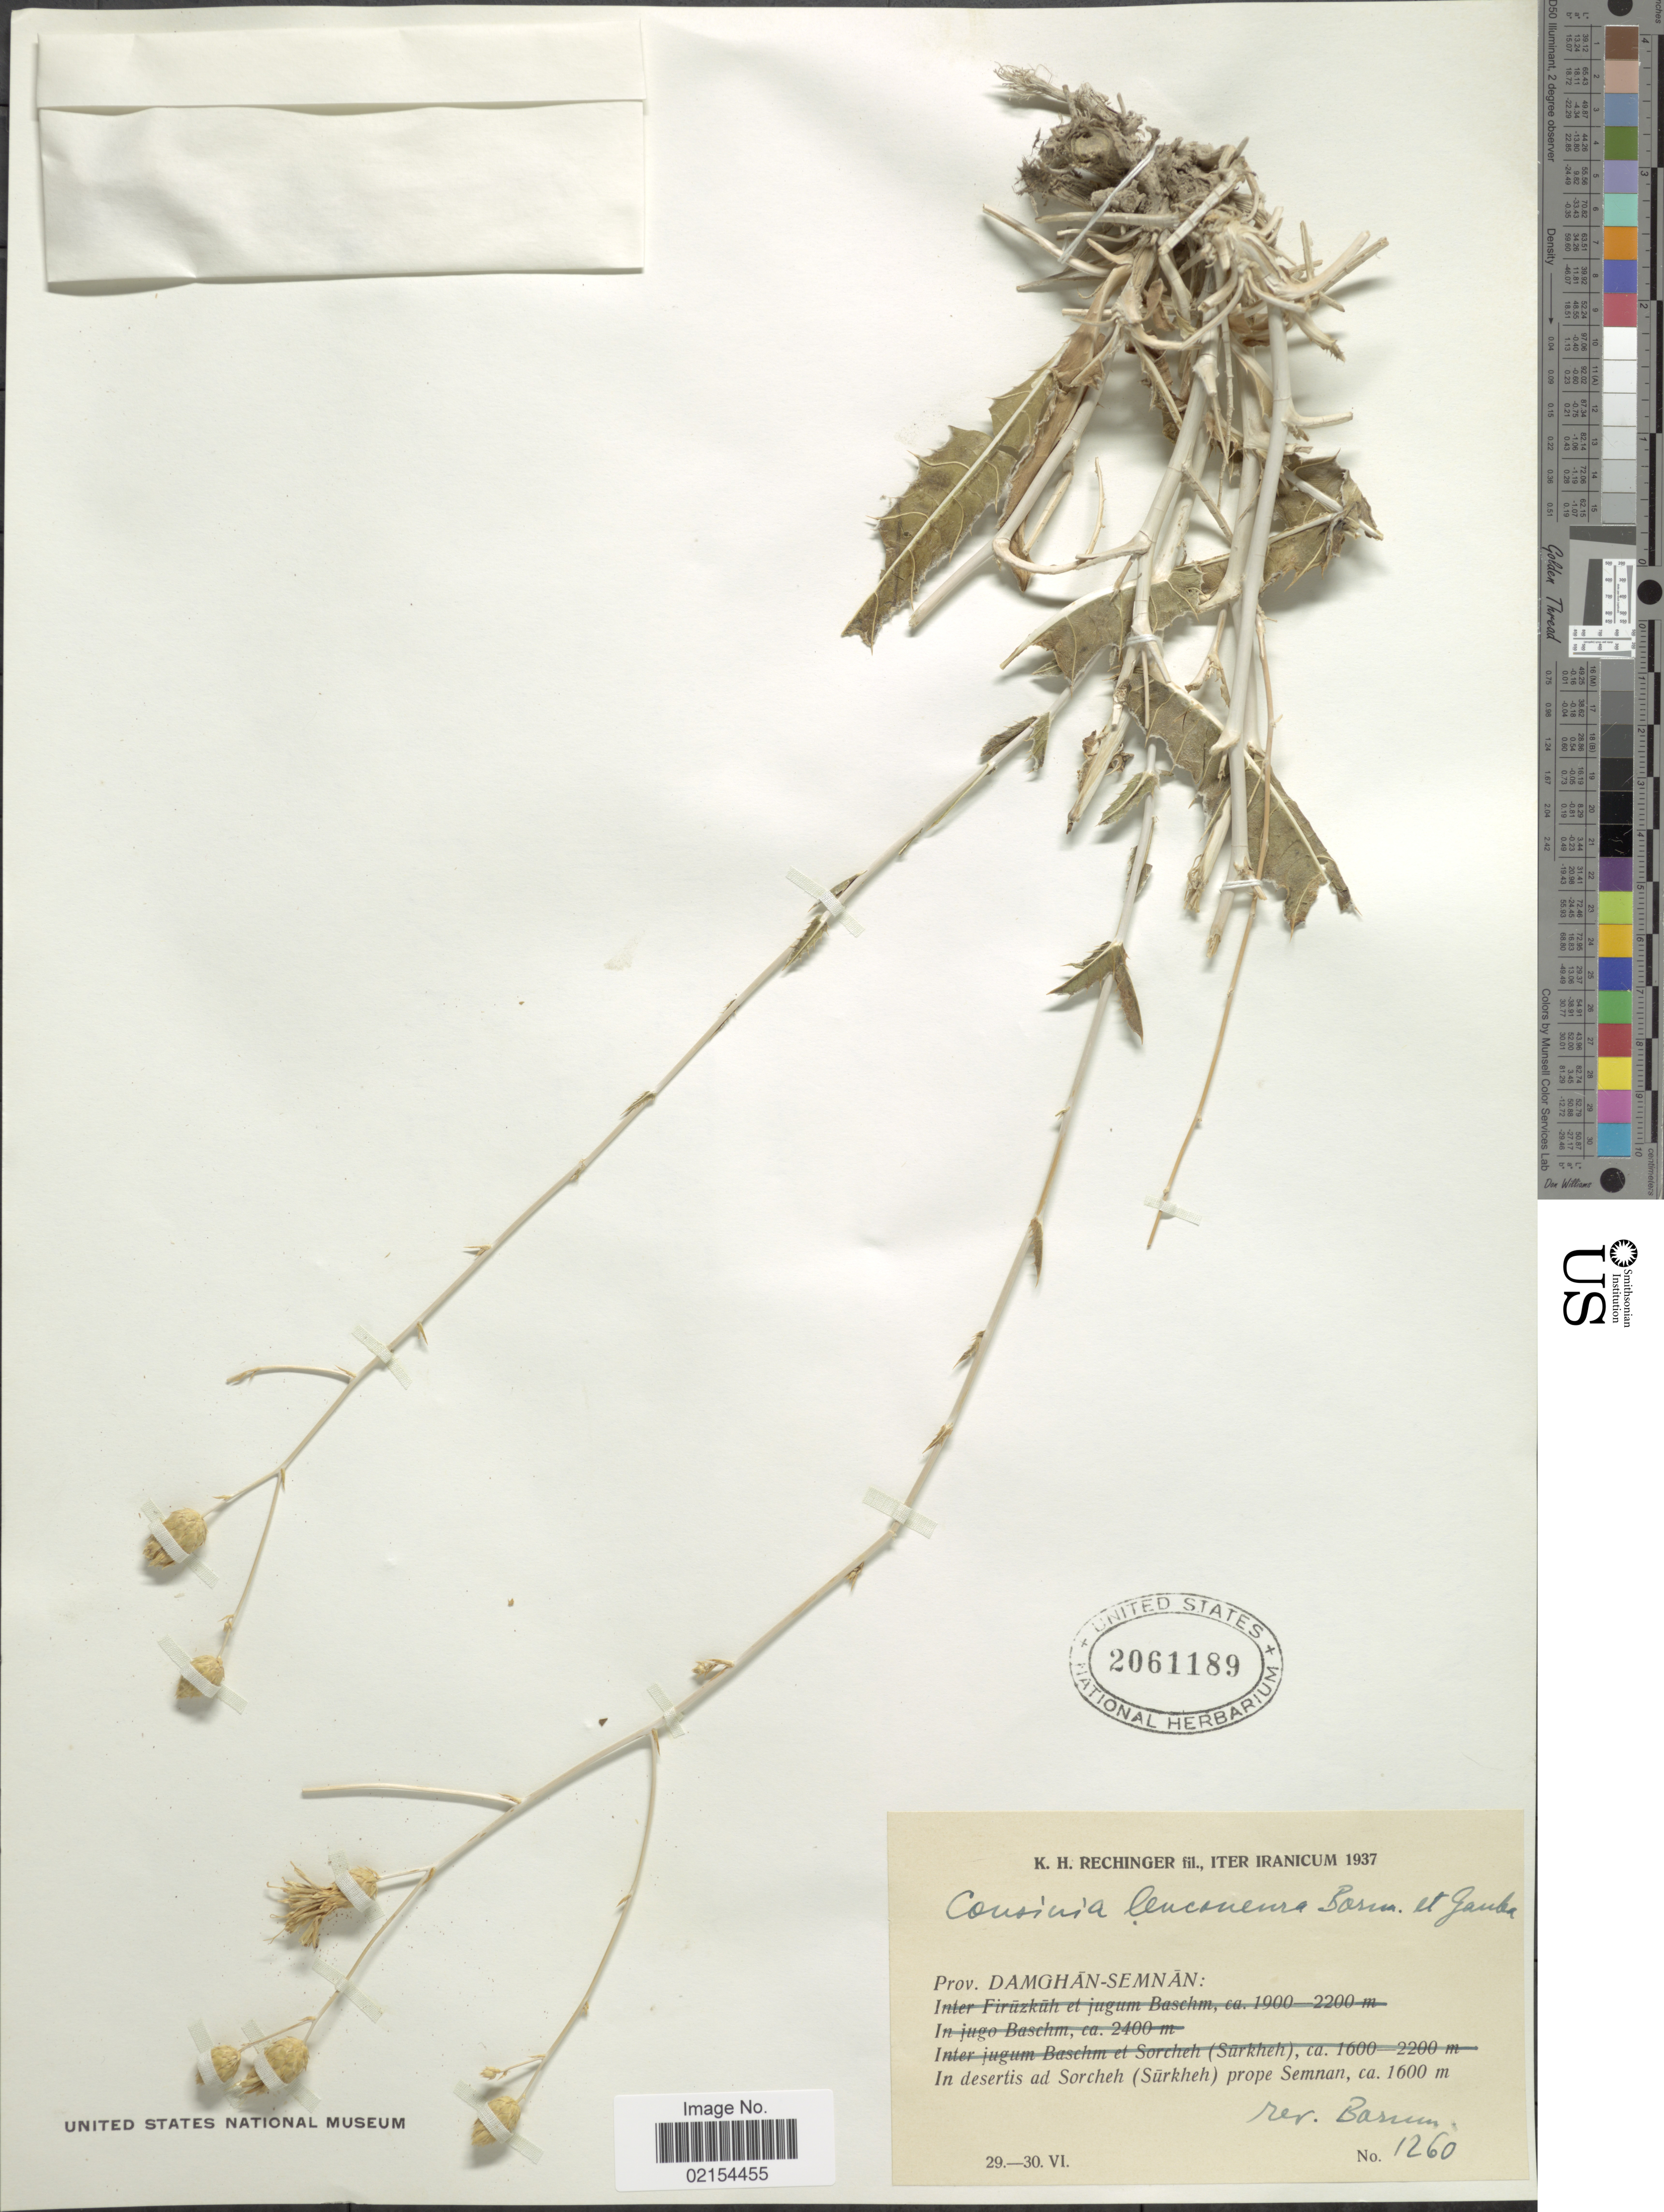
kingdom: Plantae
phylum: Tracheophyta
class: Magnoliopsida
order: Asterales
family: Asteraceae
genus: Cousinia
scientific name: Cousinia leuconeura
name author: Bornm. & Gauba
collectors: K. H. Rechinger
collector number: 1260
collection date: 1937-06-29/1937-06-30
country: Iran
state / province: Semnan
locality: Iter Iranicum, Prov. Damghan-Semnan: In desertis ad Sorcheh (Surkheh) prope Semnan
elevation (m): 1600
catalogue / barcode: US 2061189